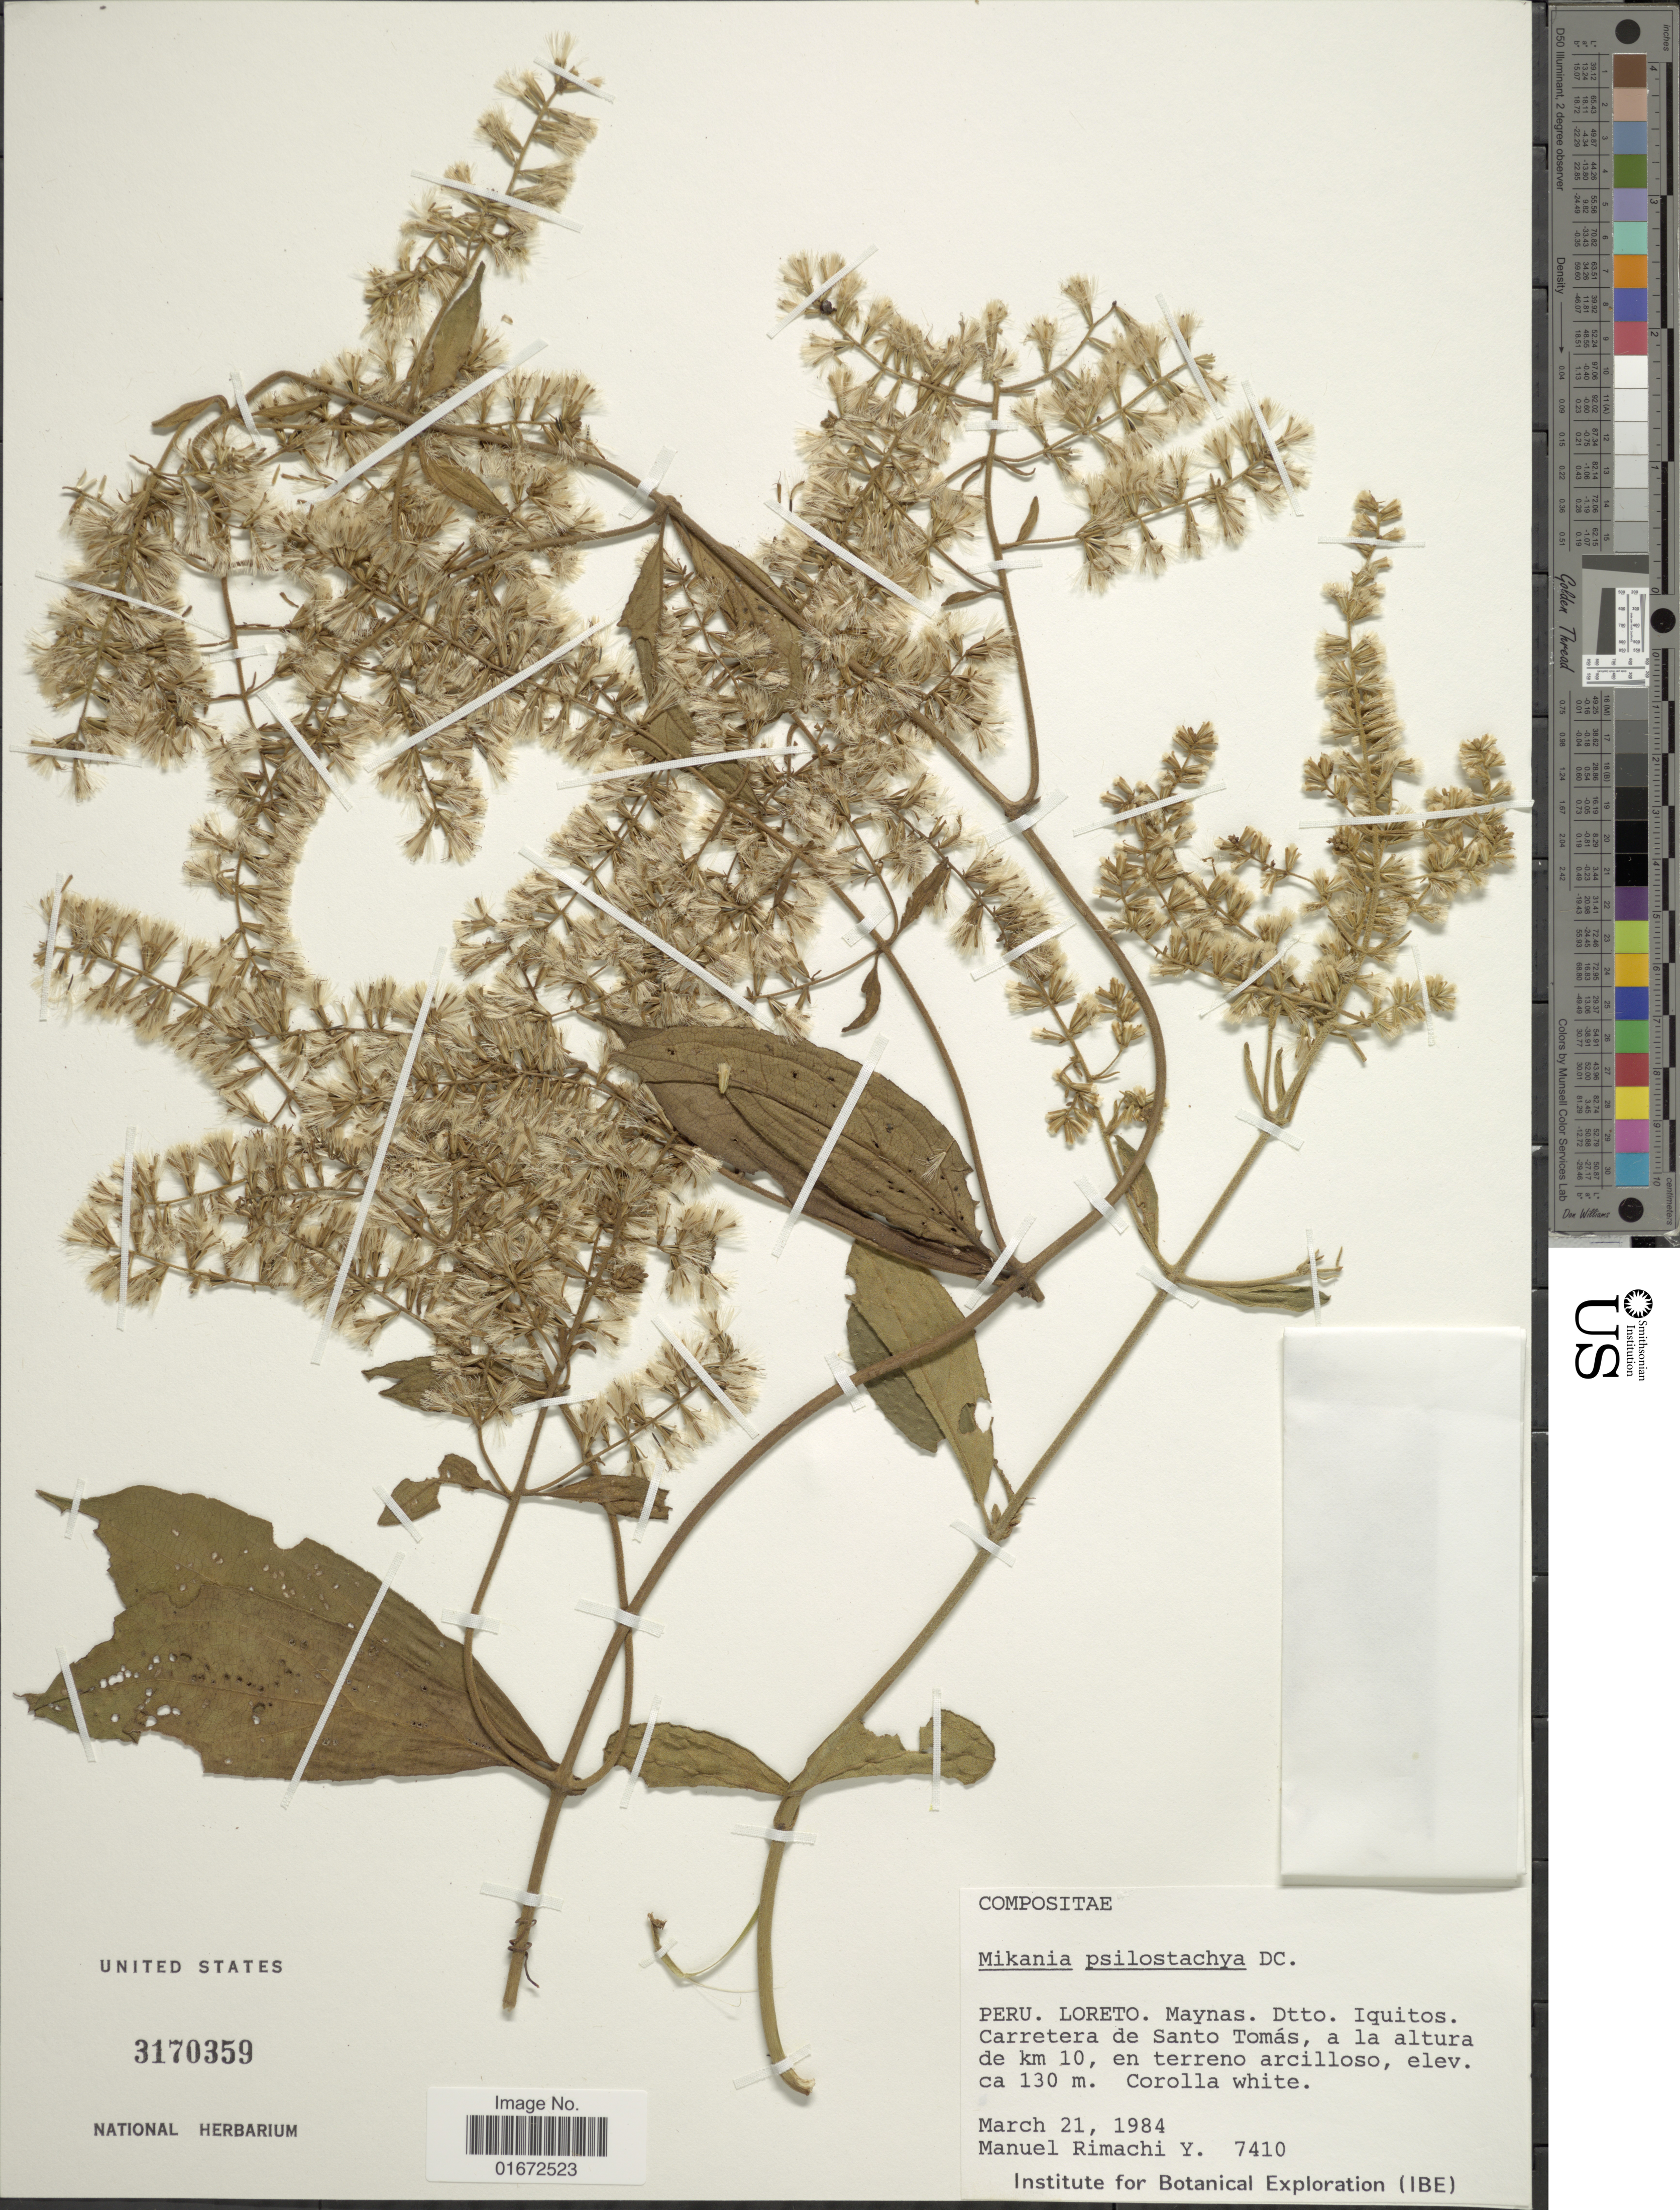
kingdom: Plantae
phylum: Tracheophyta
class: Magnoliopsida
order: Asterales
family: Asteraceae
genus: Mikania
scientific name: Mikania psilostachya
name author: DC.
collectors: M. Rimachi Y.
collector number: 7410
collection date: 1984-03-21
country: Peru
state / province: Loreto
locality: Peru. Loreto. Maynas. Dtto. Iquitos. Carretera de Santo Tomás, a la altura de km 10, en terreno arcilloso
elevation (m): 130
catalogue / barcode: US 3170359